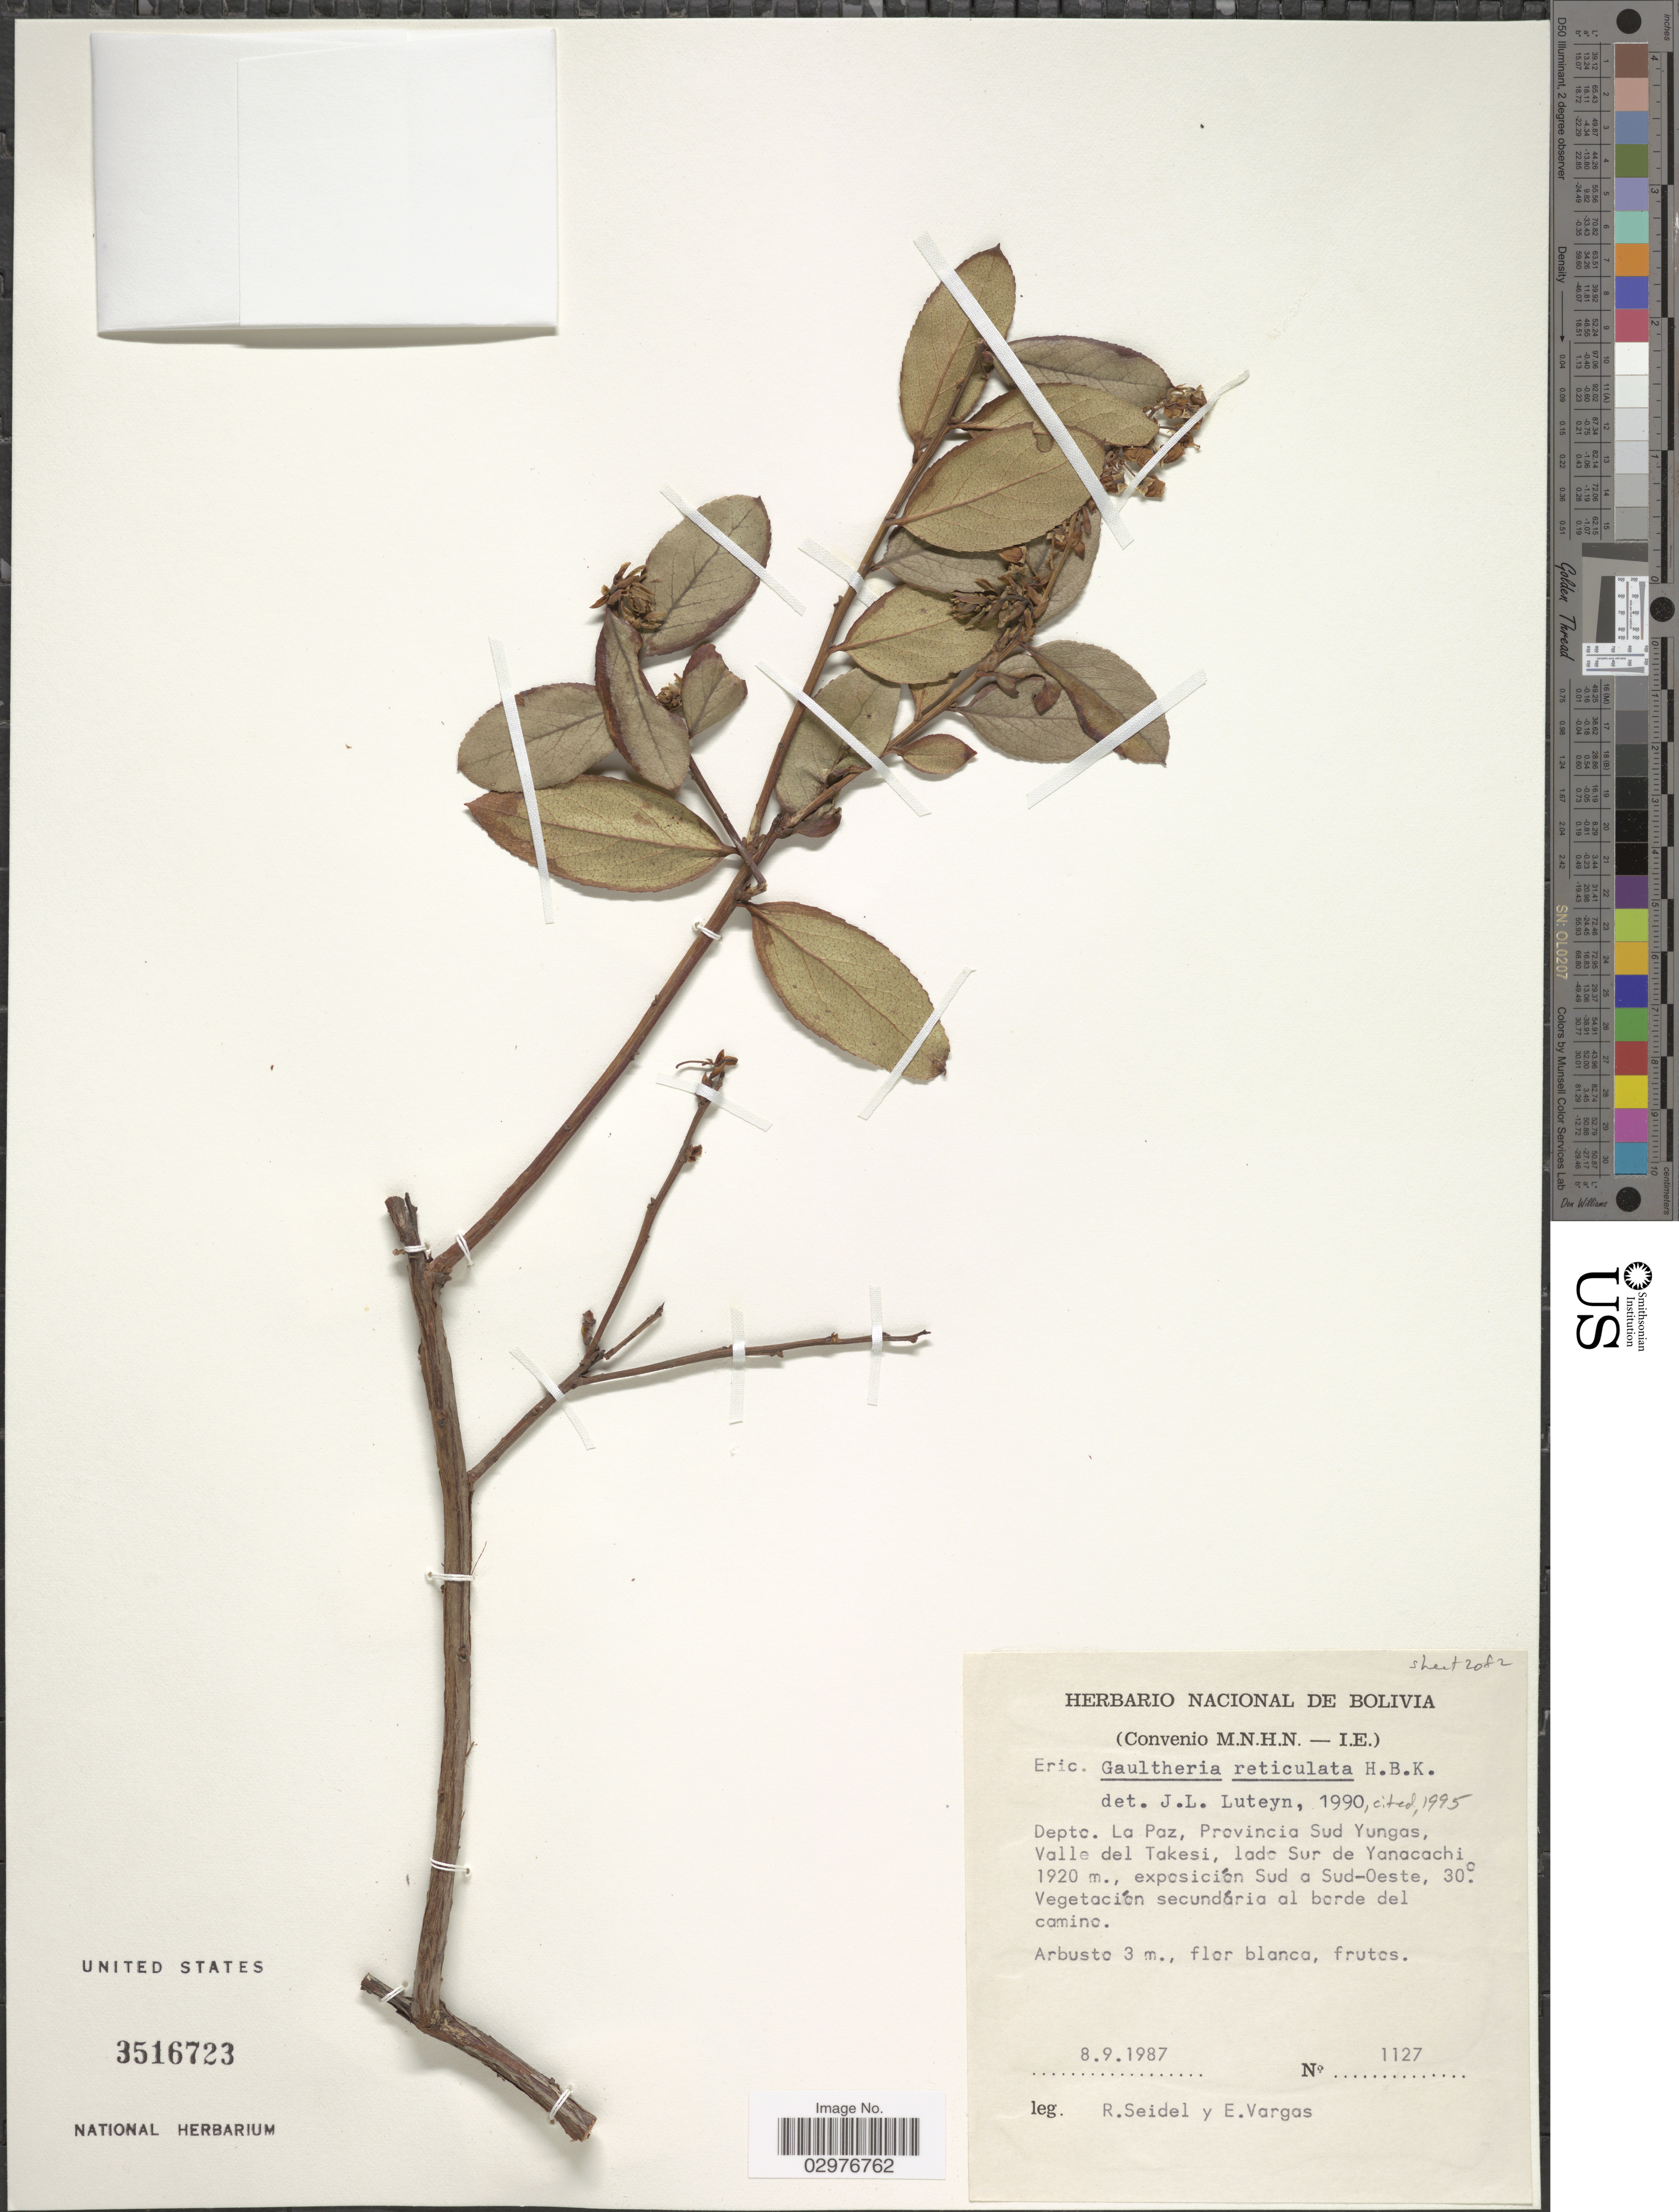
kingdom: Plantae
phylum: Tracheophyta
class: Magnoliopsida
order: Ericales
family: Ericaceae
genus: Gaultheria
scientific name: Gaultheria reticulata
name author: Kunth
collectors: R. Seidel & E. Vargas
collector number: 1127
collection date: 1987-09-08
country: Bolivia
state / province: La Paz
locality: Depto. La Paz, Provincia Sud Yungas, Valle del Takesi, lado Sur de Yanacachi. Sud a Sud-Oeste, 30°.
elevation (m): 1920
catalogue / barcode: US 3516723